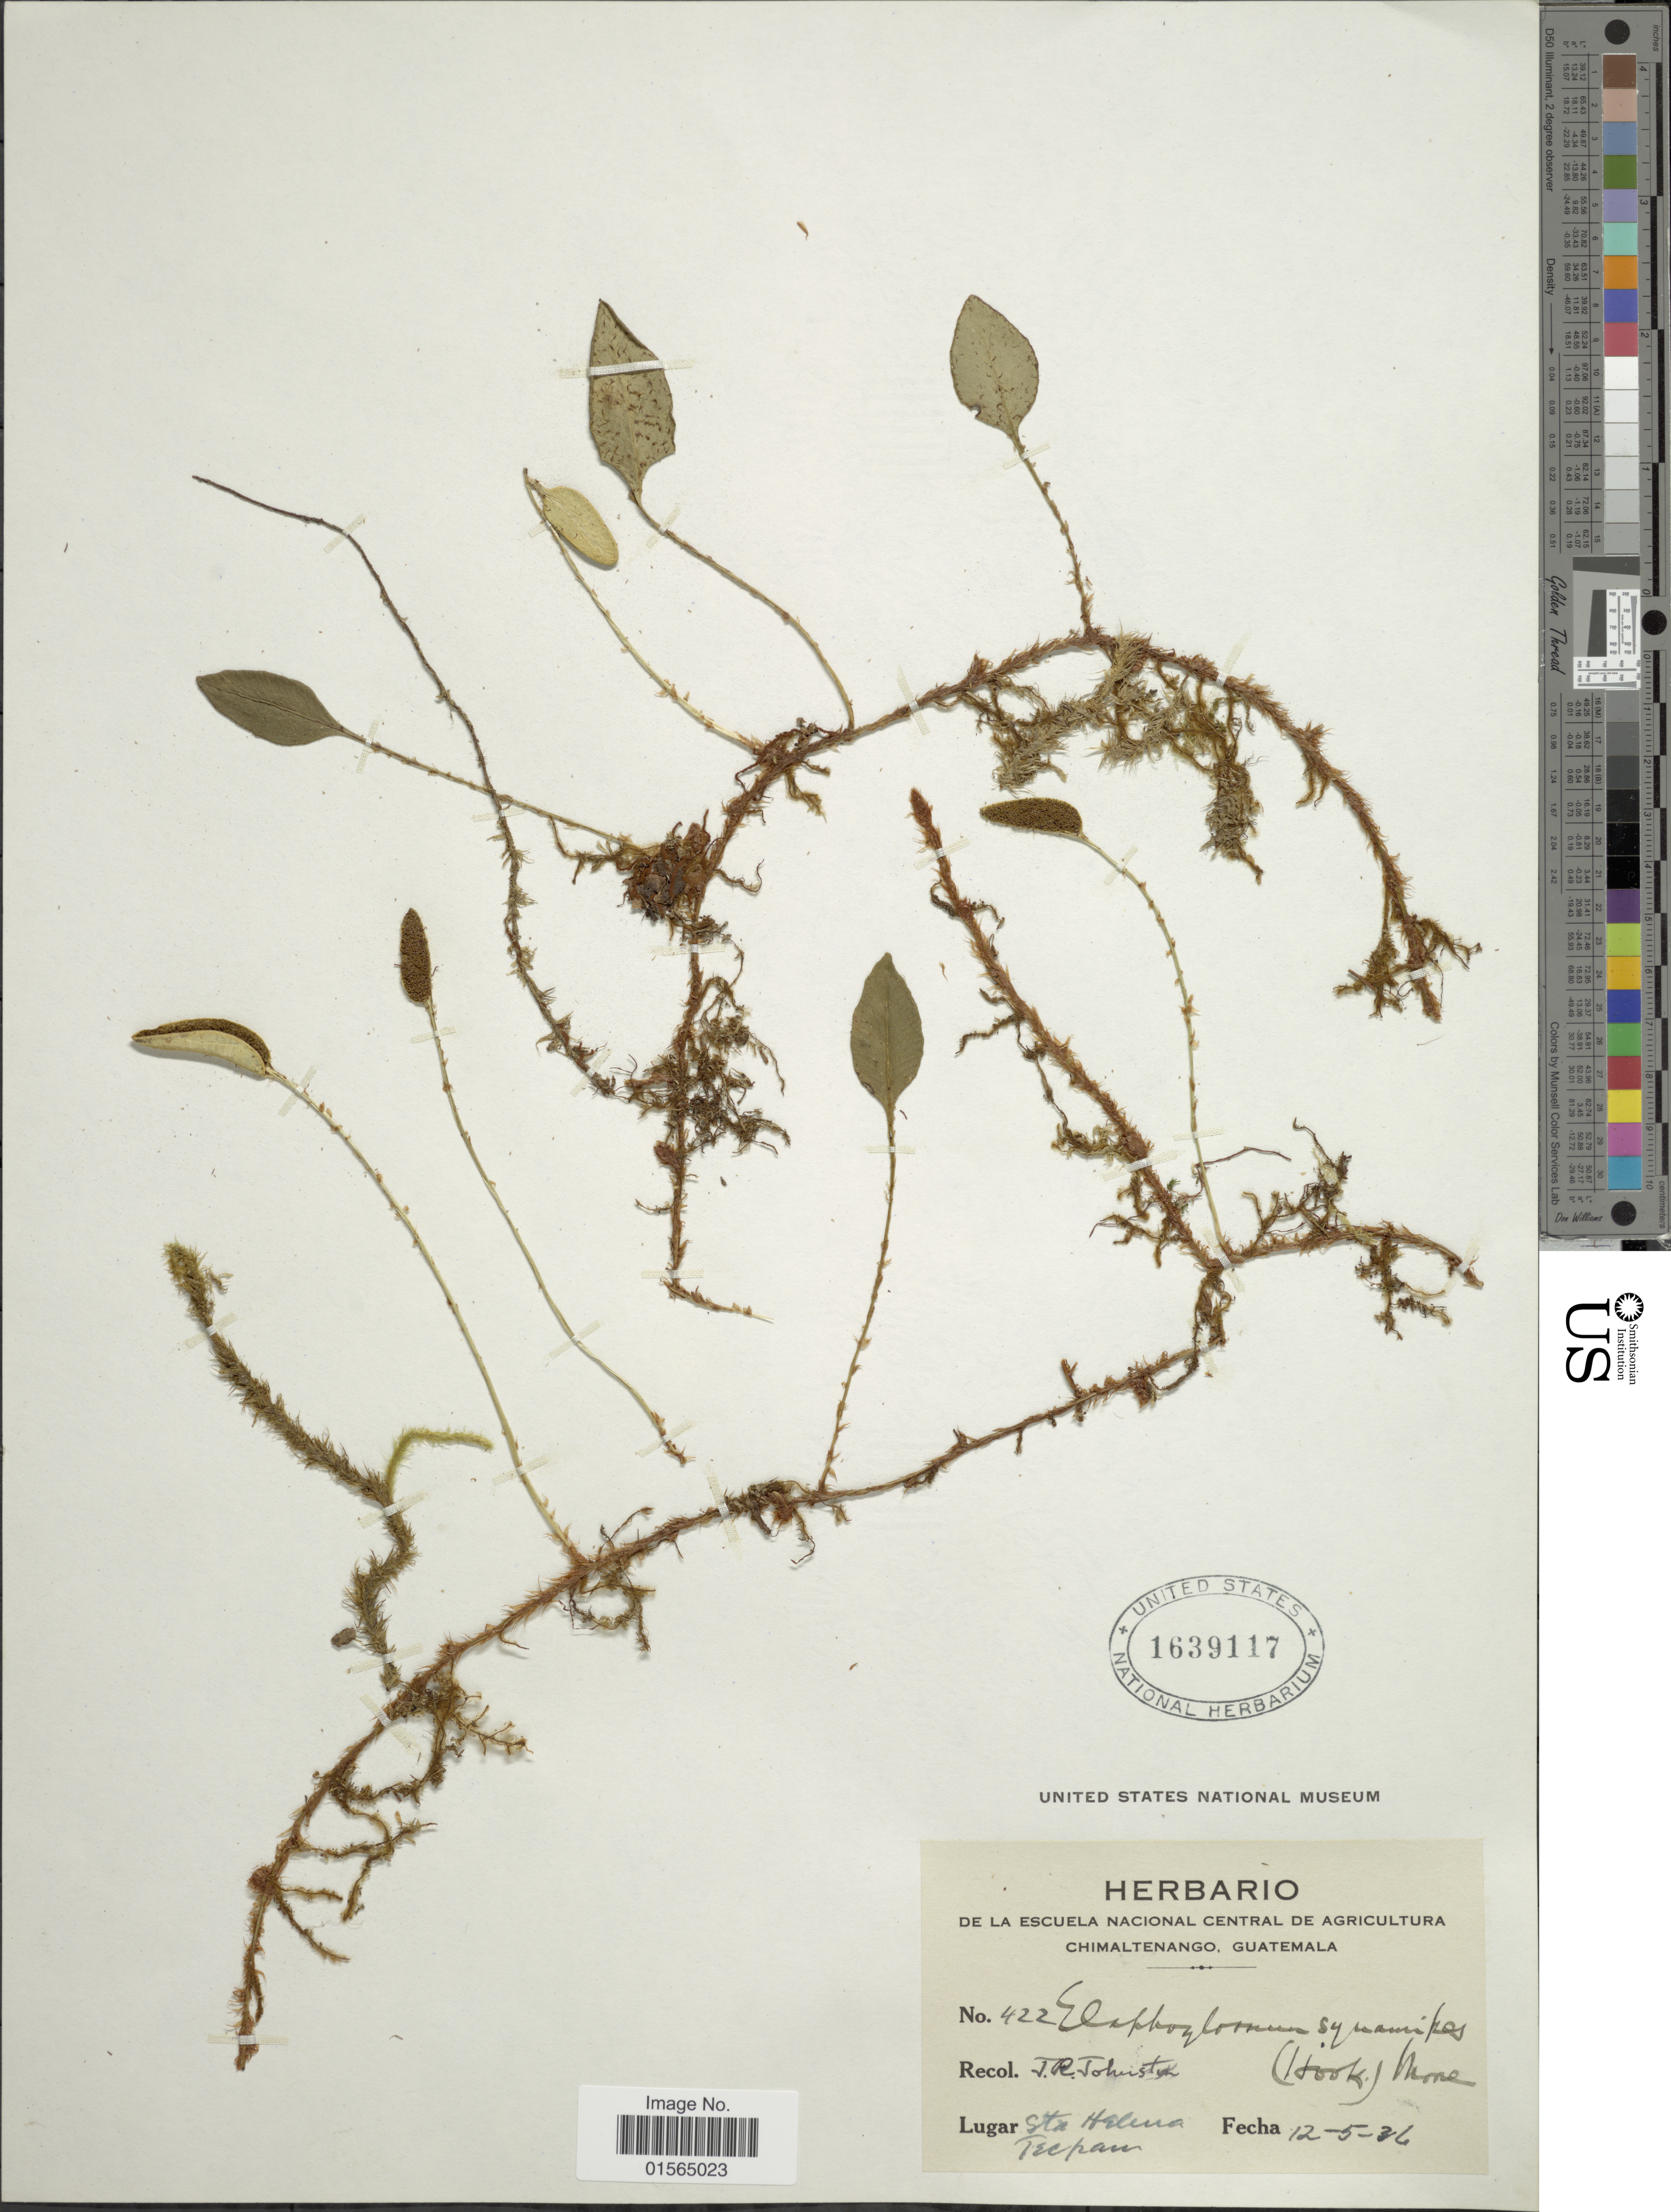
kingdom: Plantae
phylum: Tracheophyta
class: Polypodiopsida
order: Polypodiales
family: Dryopteridaceae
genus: Elaphoglossum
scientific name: Elaphoglossum squamipes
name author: (Hook.) T. Moore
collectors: J. Johnston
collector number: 422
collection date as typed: Transcribed d/m/y: 12/5/36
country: Guatemala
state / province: Chimaltenango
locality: Sta Helena, Tecpan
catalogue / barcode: US 1639117